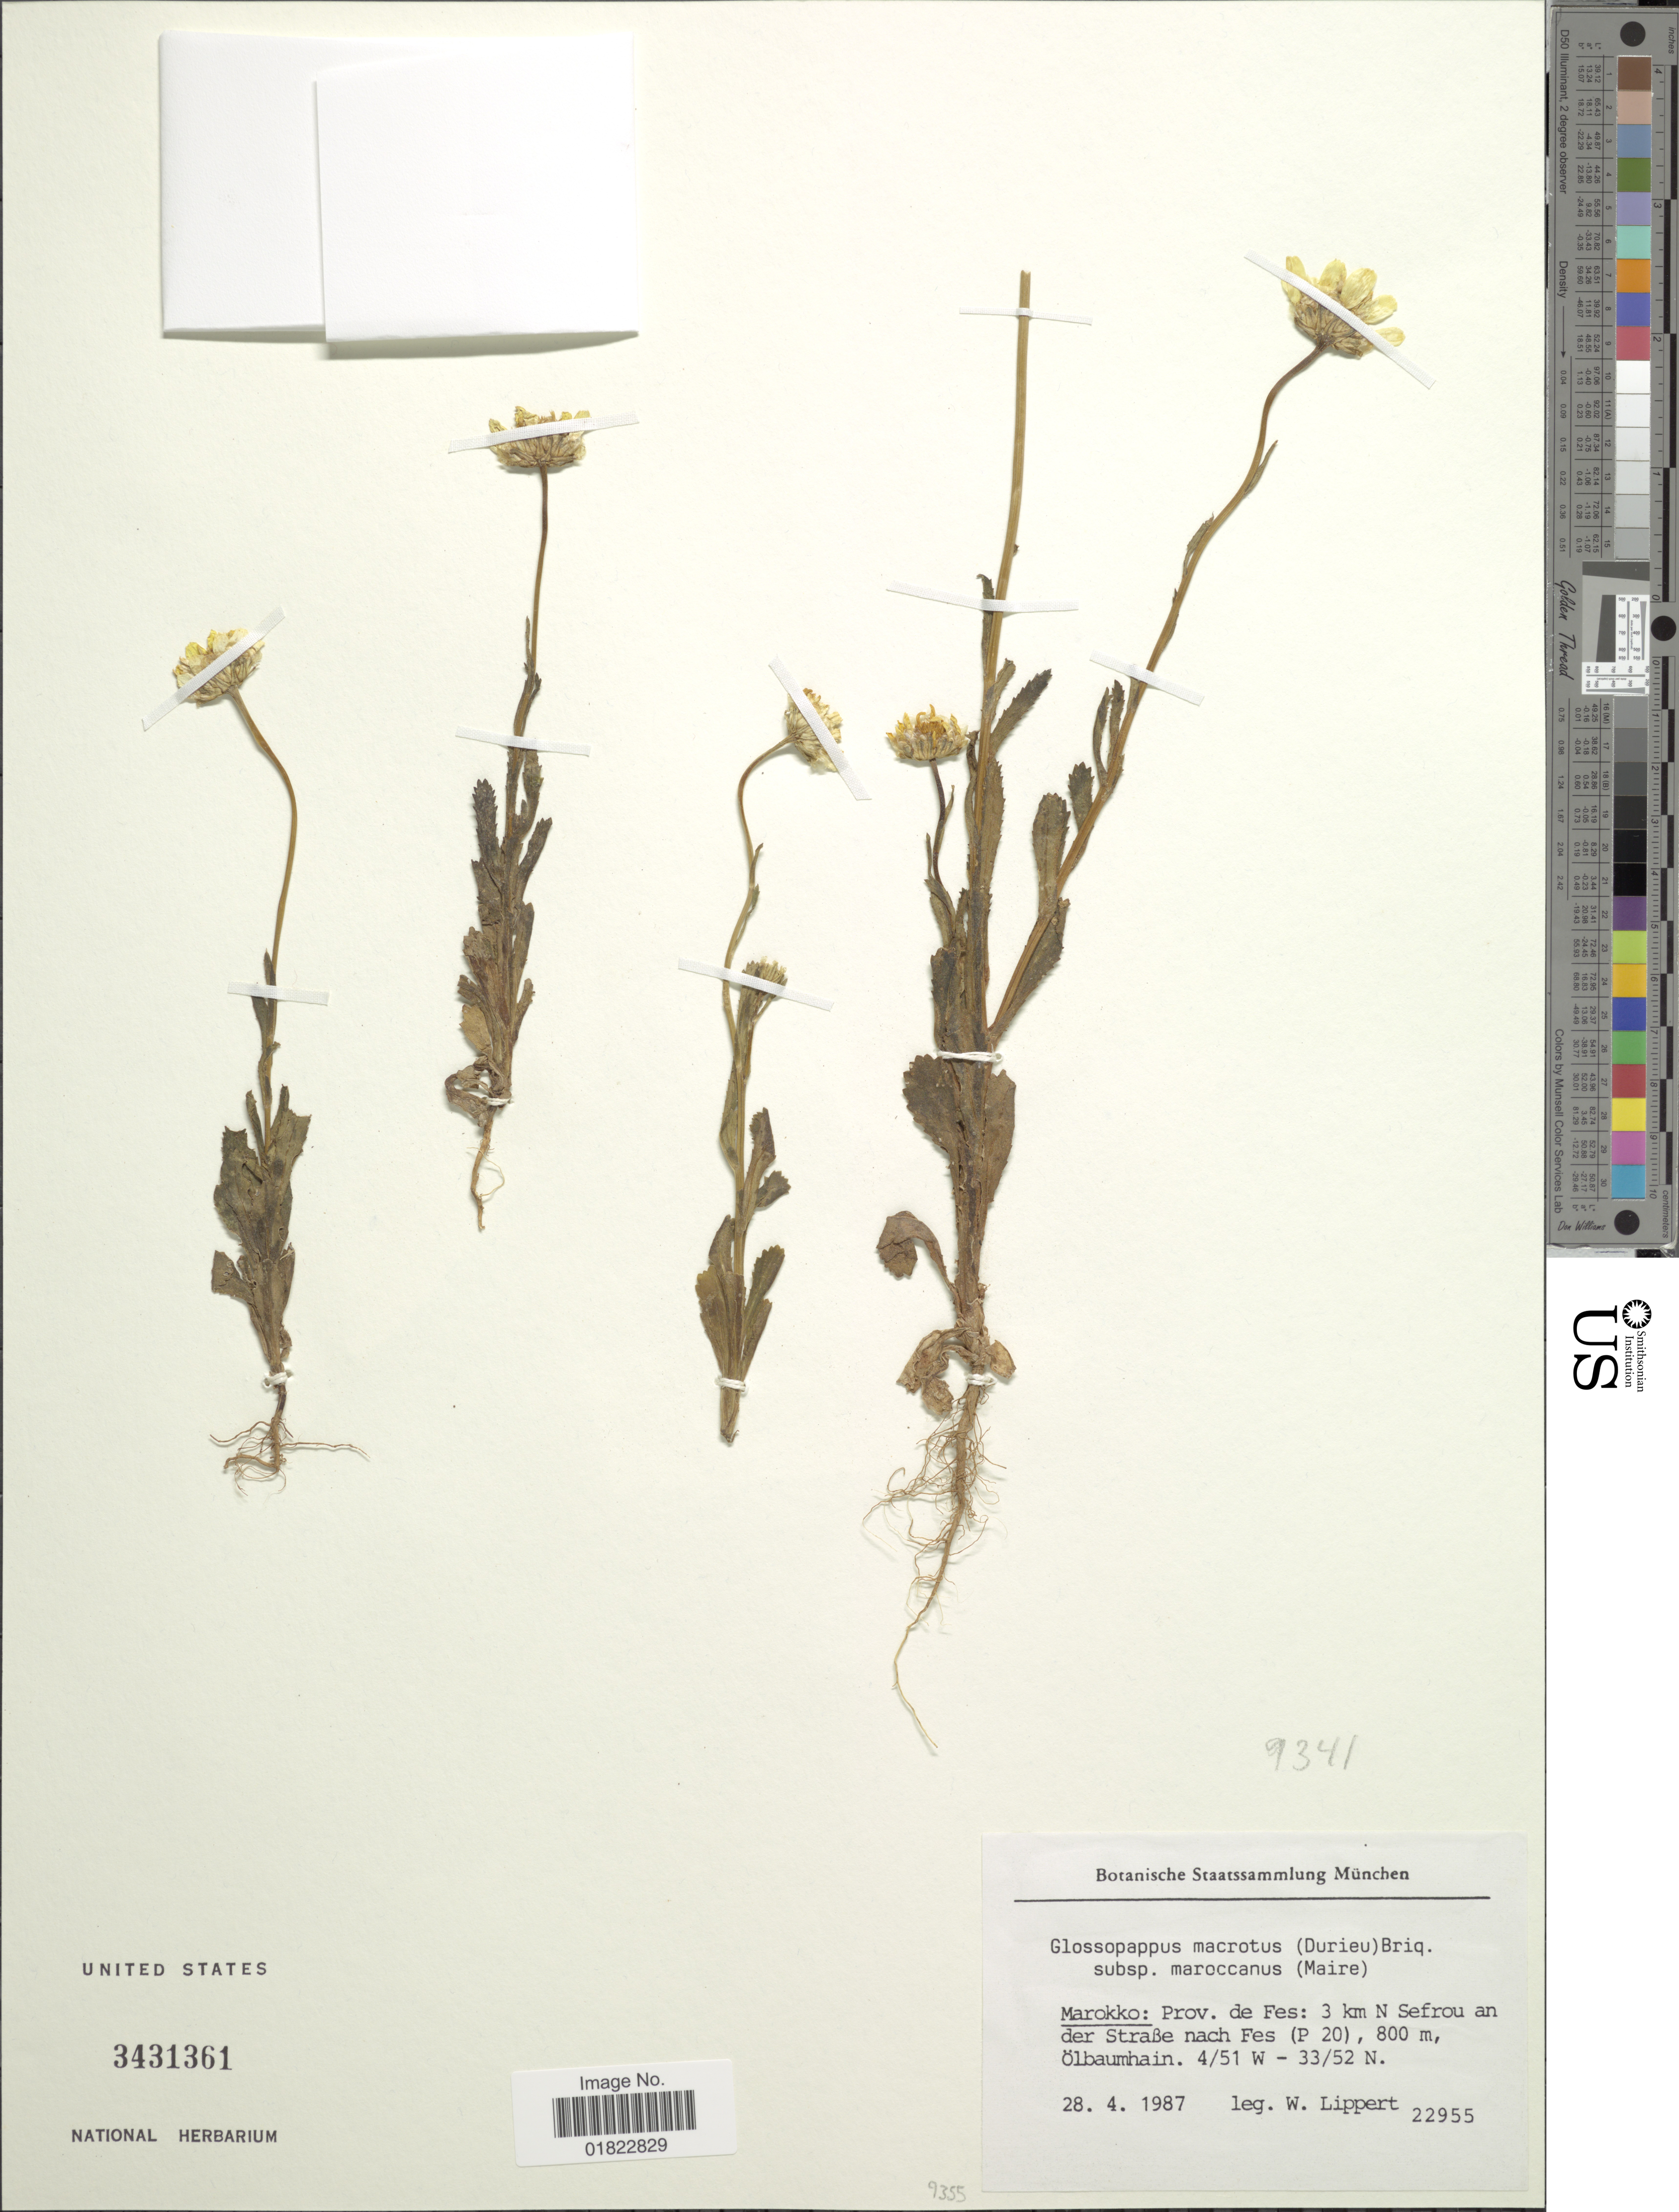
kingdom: Plantae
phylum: Tracheophyta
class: Magnoliopsida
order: Asterales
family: Asteraceae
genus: Glossopappus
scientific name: Glossopappus macrotus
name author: (Durieu) Briq.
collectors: W. Lippert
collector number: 22955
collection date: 1987-04-28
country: Morocco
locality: Prov. de Fes: 3 km N Sefrou an der Strabe nach Fes (P 20), Olbaumhain.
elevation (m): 800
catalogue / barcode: US 3431361